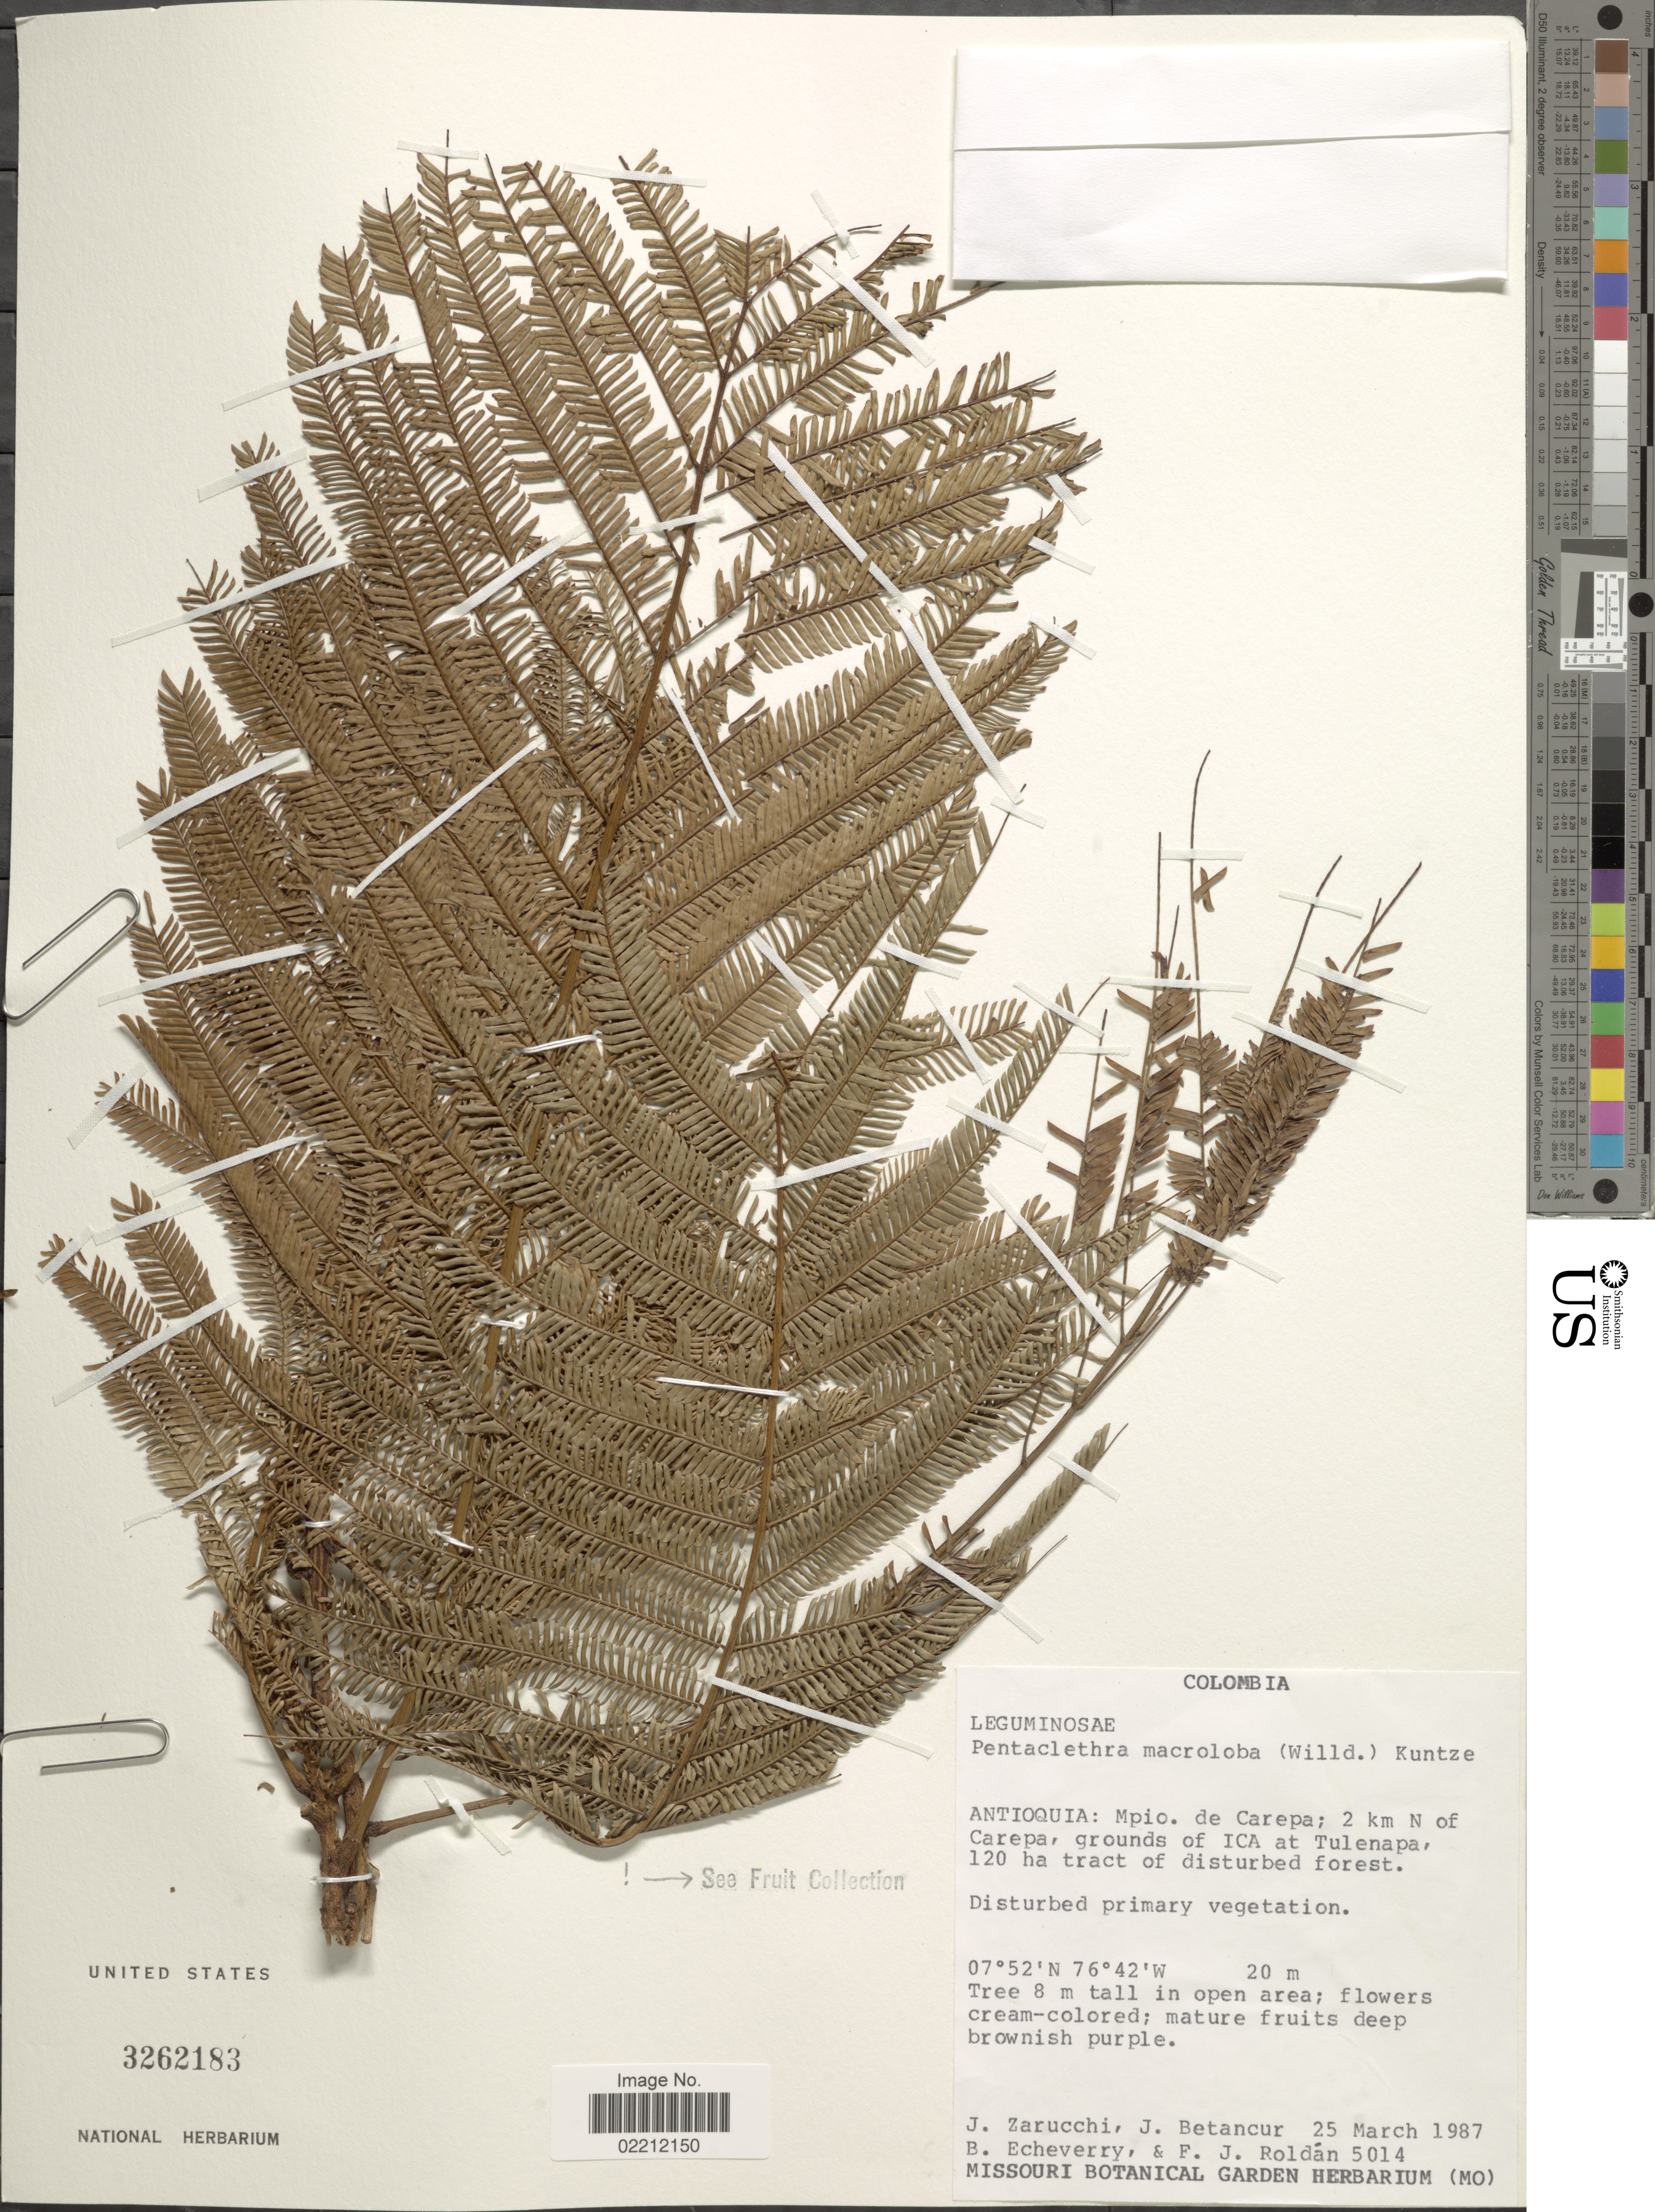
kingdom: Plantae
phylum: Tracheophyta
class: Magnoliopsida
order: Fabales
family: Fabaceae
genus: Pentaclethra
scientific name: Pentaclethra macroloba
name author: (Willd.) Kuntze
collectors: J. L. Zarucchi, J. Betancur, B. Echeverry & F. J. Roldán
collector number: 5014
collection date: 1987-03-25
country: Colombia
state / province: Antioquia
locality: Antioquia: Mpio. de Carepa; 2 km N of Carepa, grounds of ICA at Tulenapa, 120 ha tract of disturbed forest.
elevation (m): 20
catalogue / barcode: US 3262183